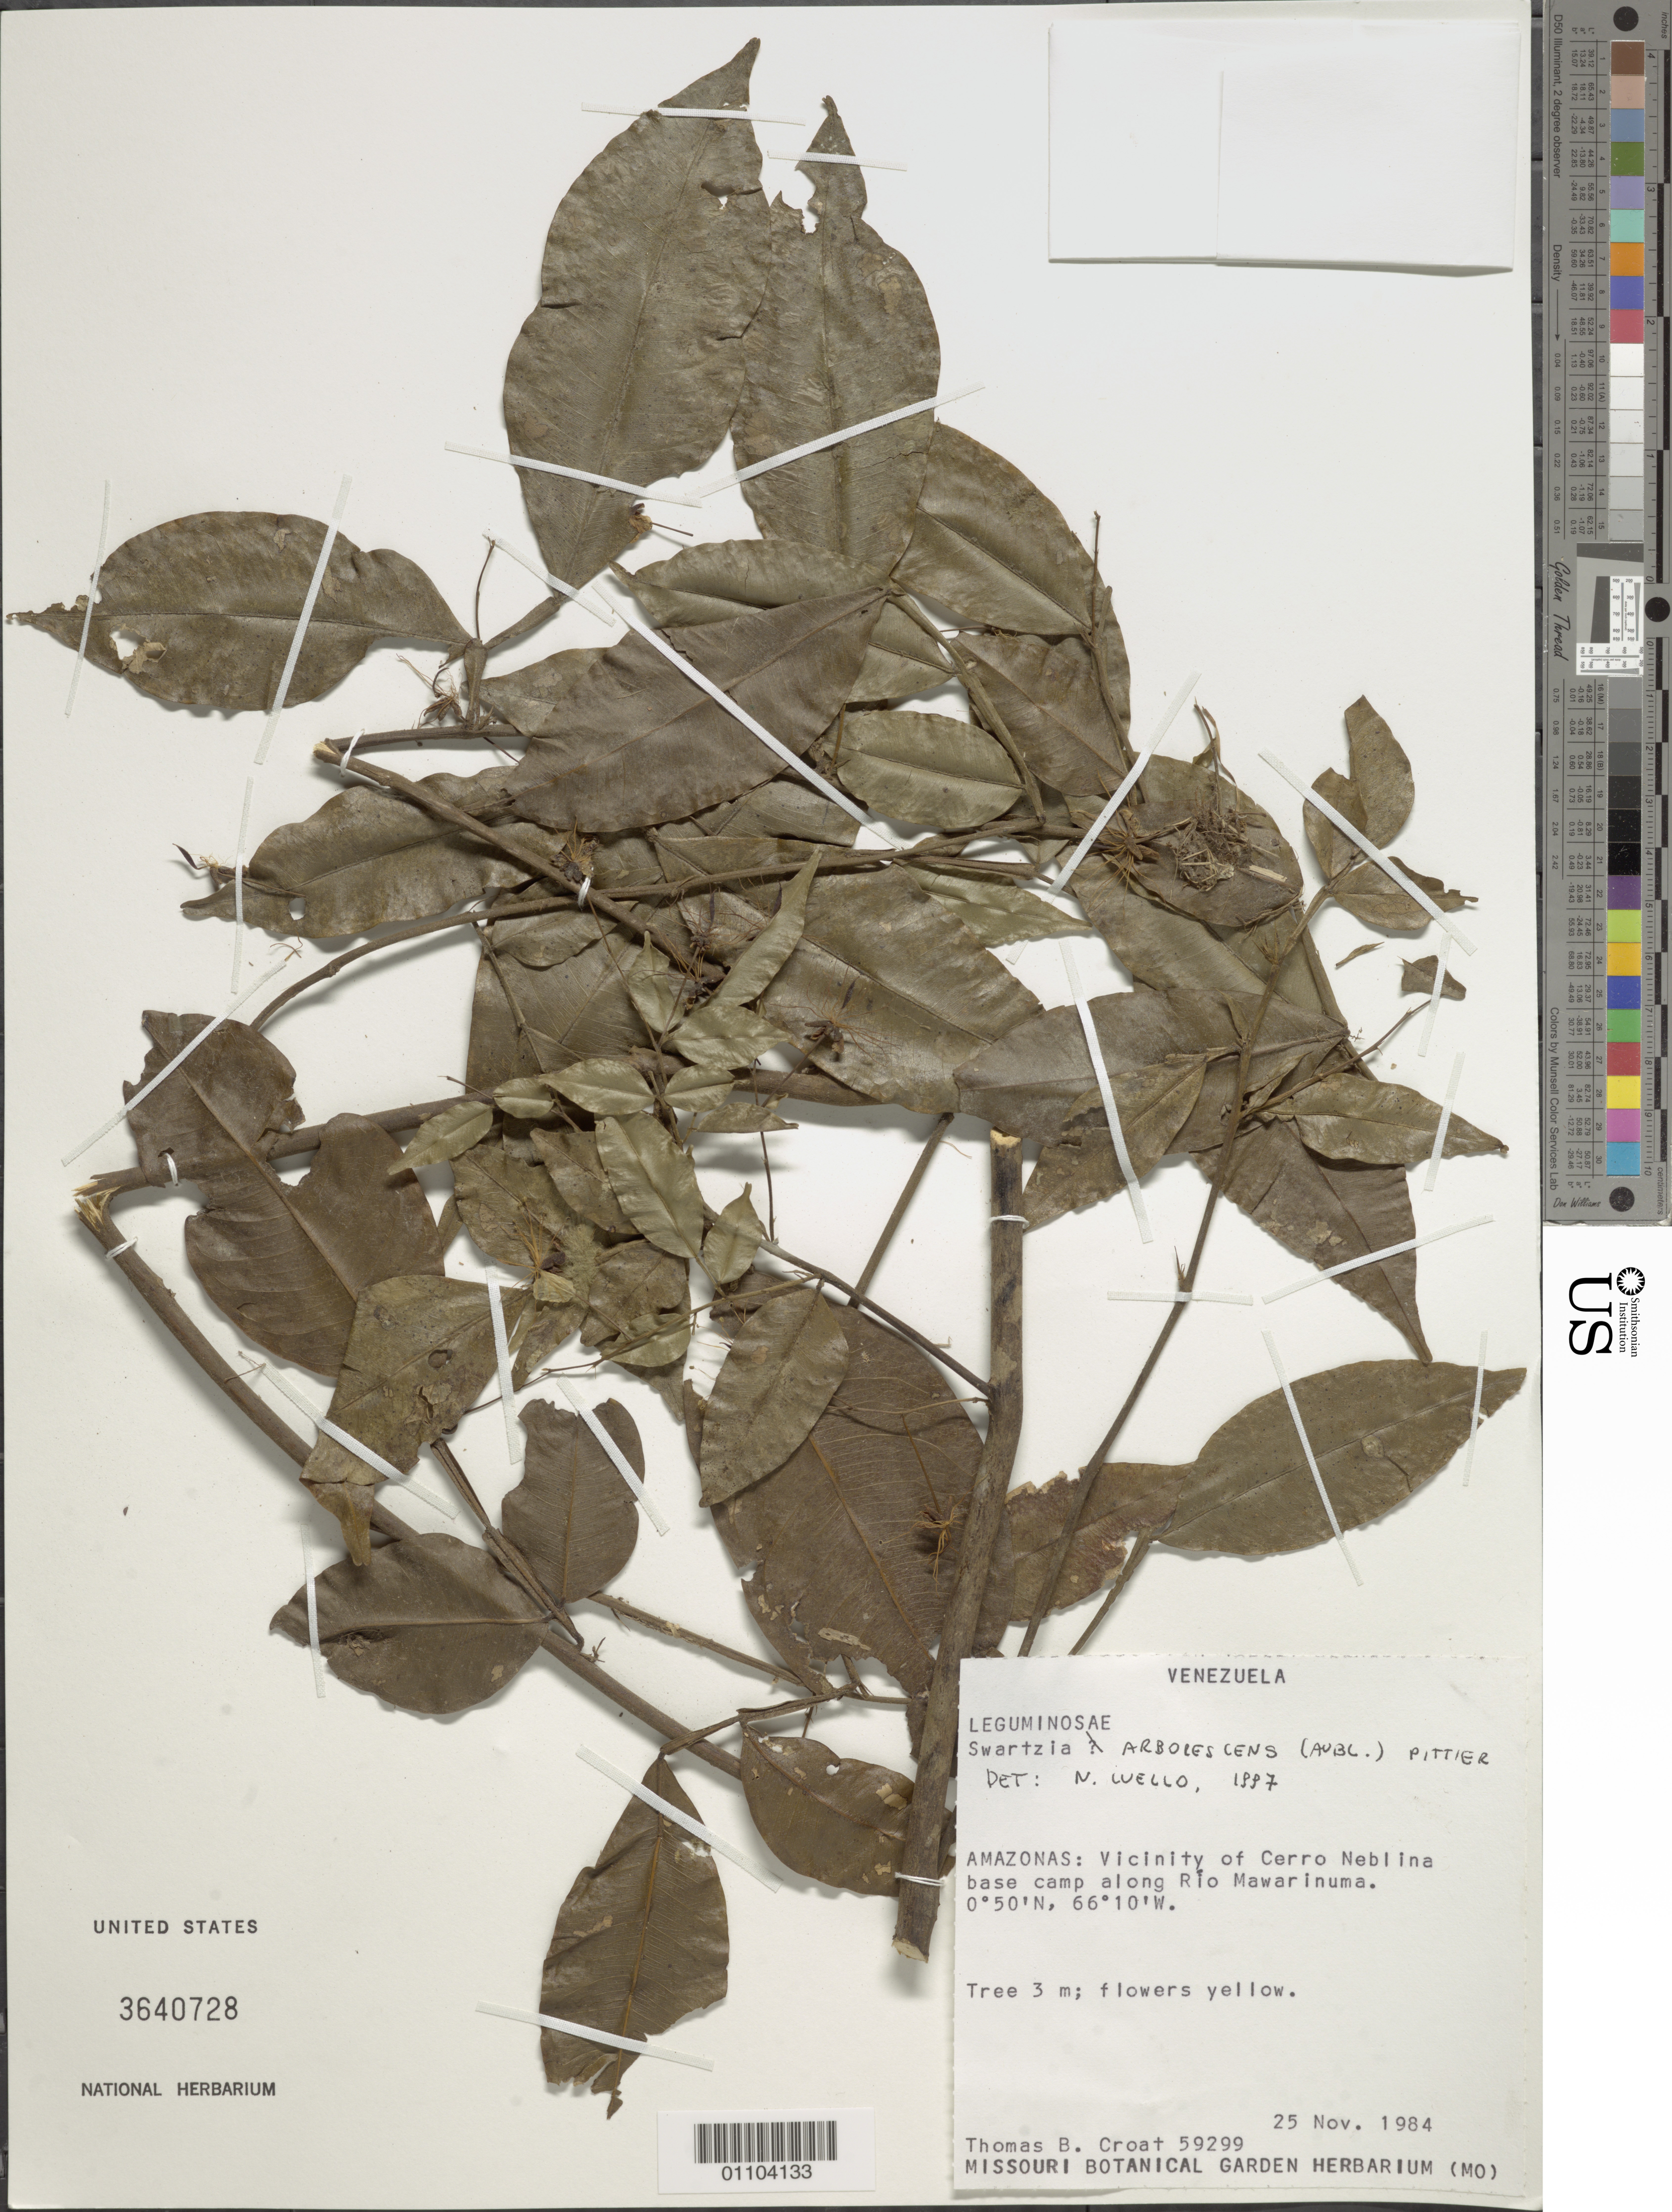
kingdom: Plantae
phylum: Tracheophyta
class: Magnoliopsida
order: Fabales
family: Fabaceae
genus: Swartzia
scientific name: Swartzia arborescens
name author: (Aubl.) Pittier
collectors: T. B. Croat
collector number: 59299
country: Venezuela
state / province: Amazonas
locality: Cerro Neblina, base camp along Rio Mawarinuma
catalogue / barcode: US 3640728